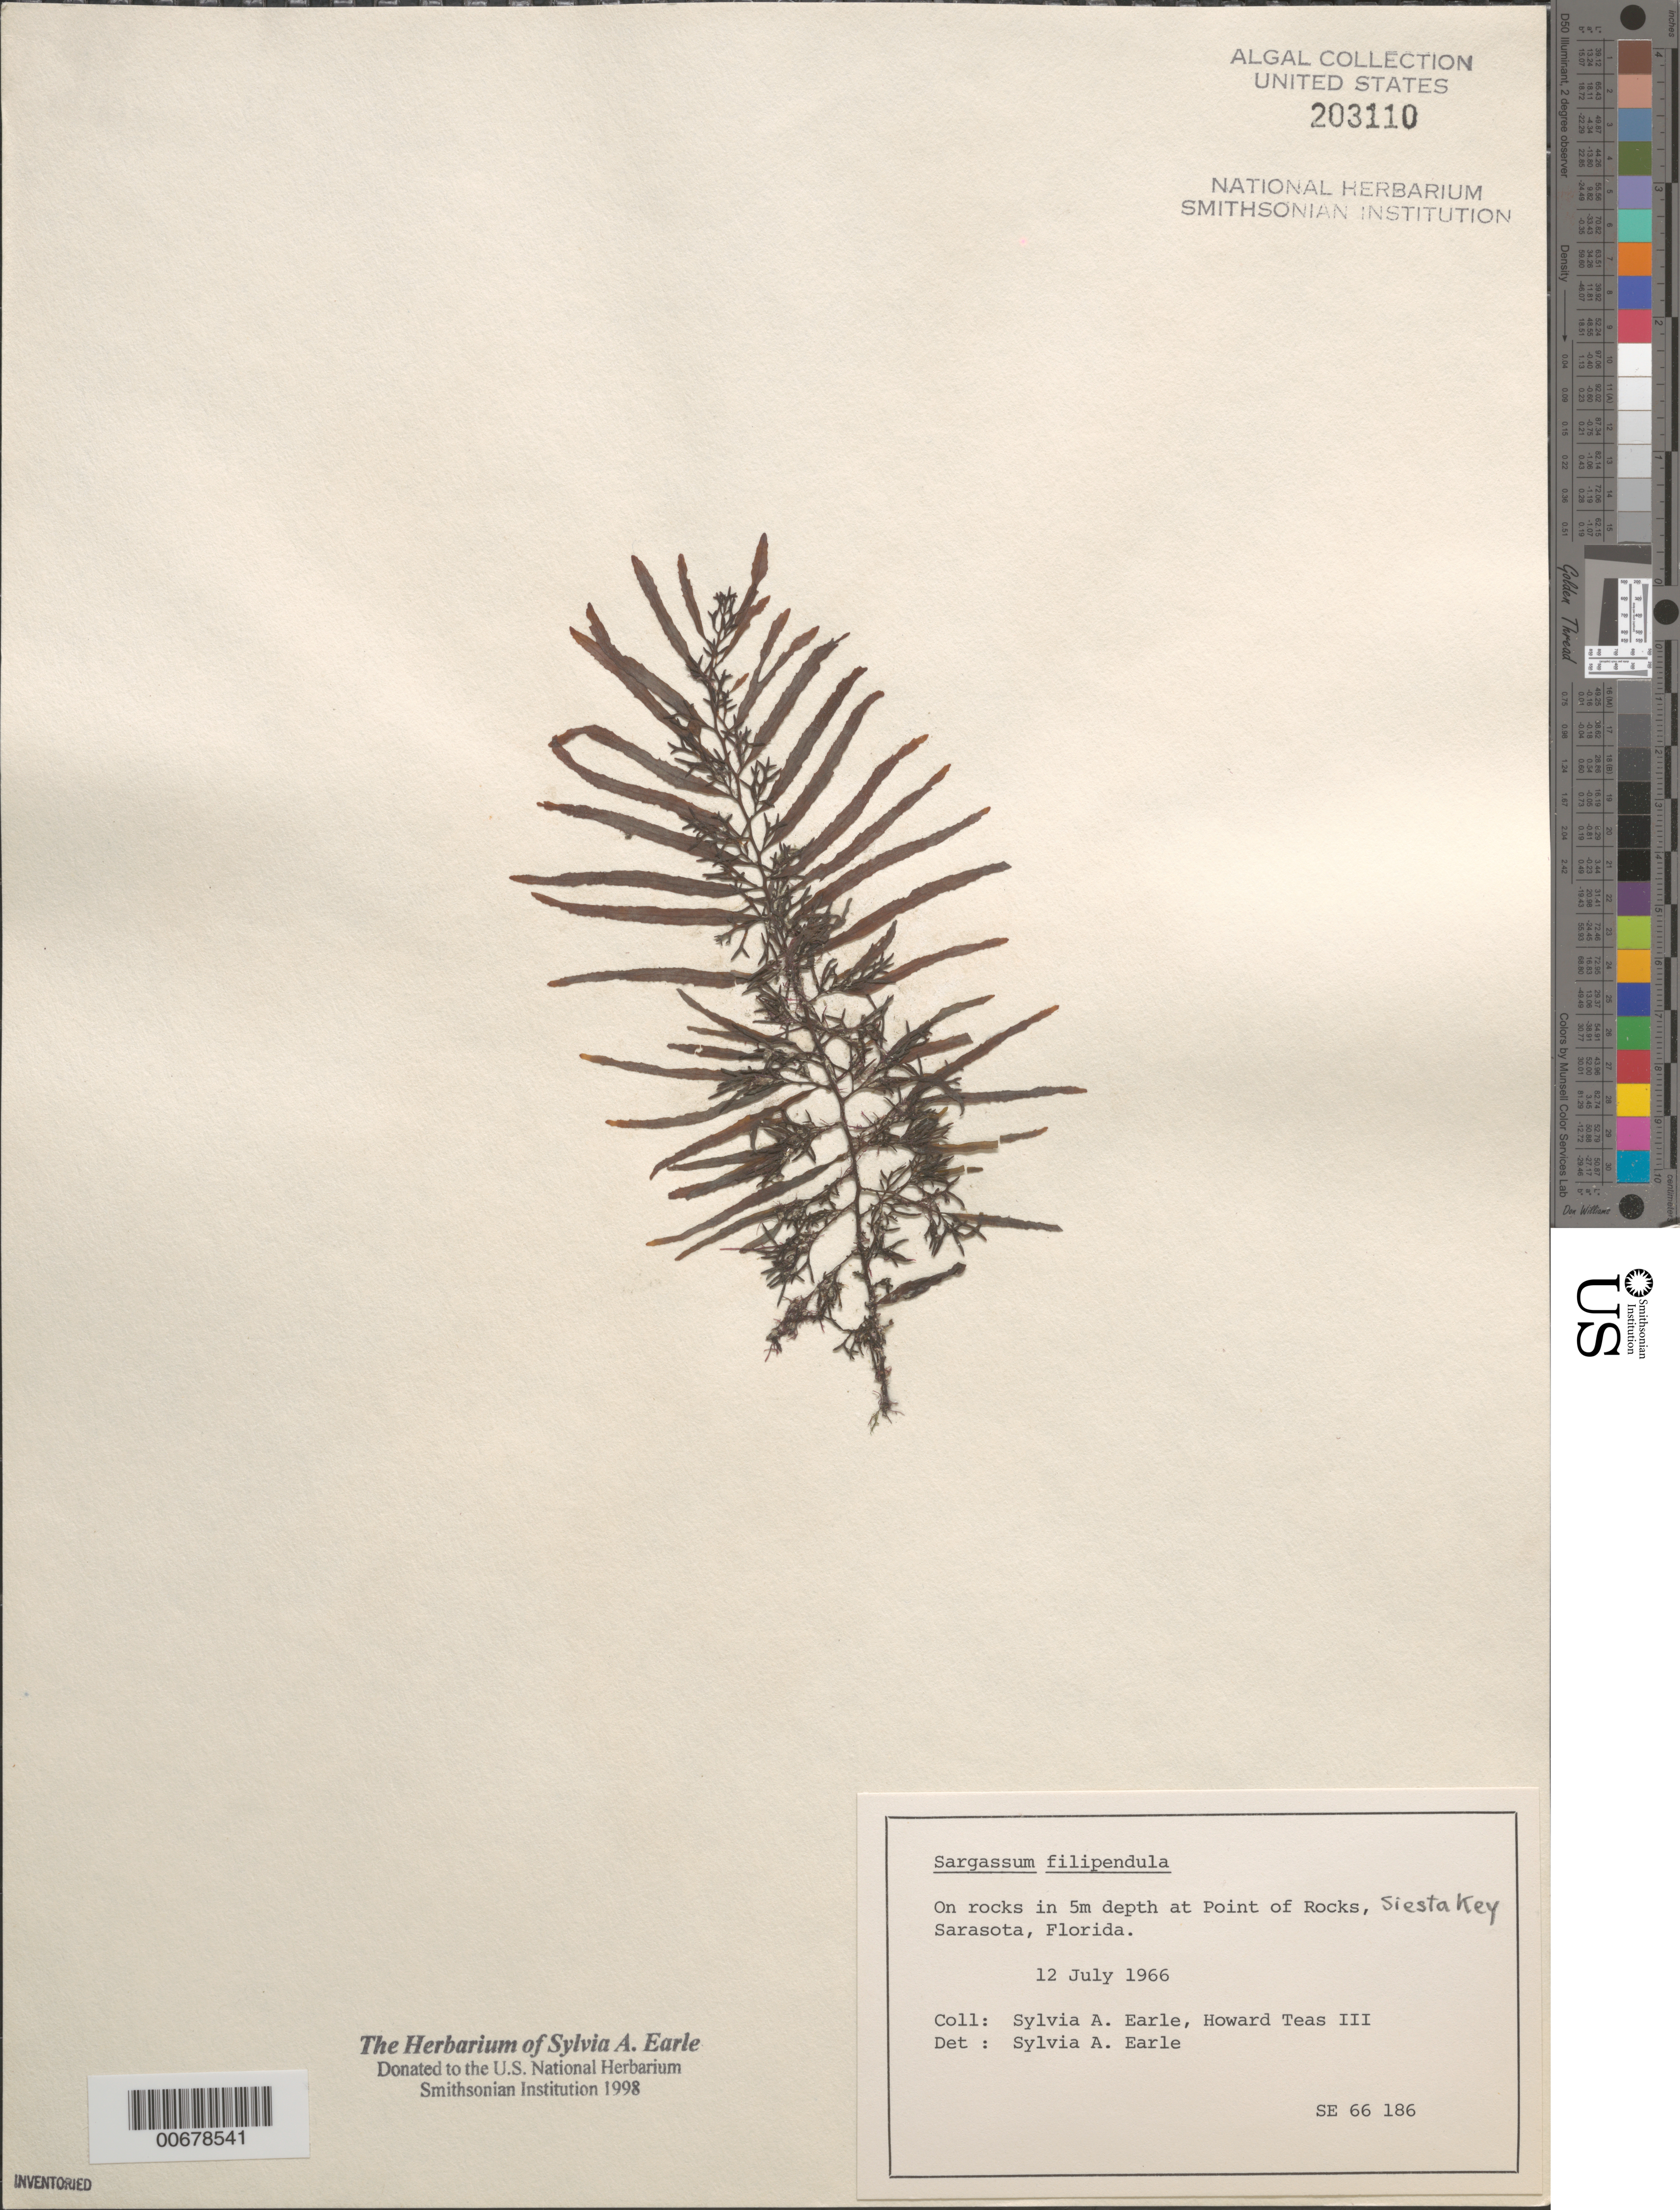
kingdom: Chromista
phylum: Ochrophyta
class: Phaeophyceae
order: Fucales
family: Sargassaceae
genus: Sargassum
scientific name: Sargassum filipendula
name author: C. Agardh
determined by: Earle, S. A.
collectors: S. A. Earle & H. Teas III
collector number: SE 66186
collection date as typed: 12 Jul 1966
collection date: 1966-07-12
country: United States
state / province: Florida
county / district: Sarasota County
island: Siesta Key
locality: Point of Rocks, Sarasota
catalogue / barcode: US 203110